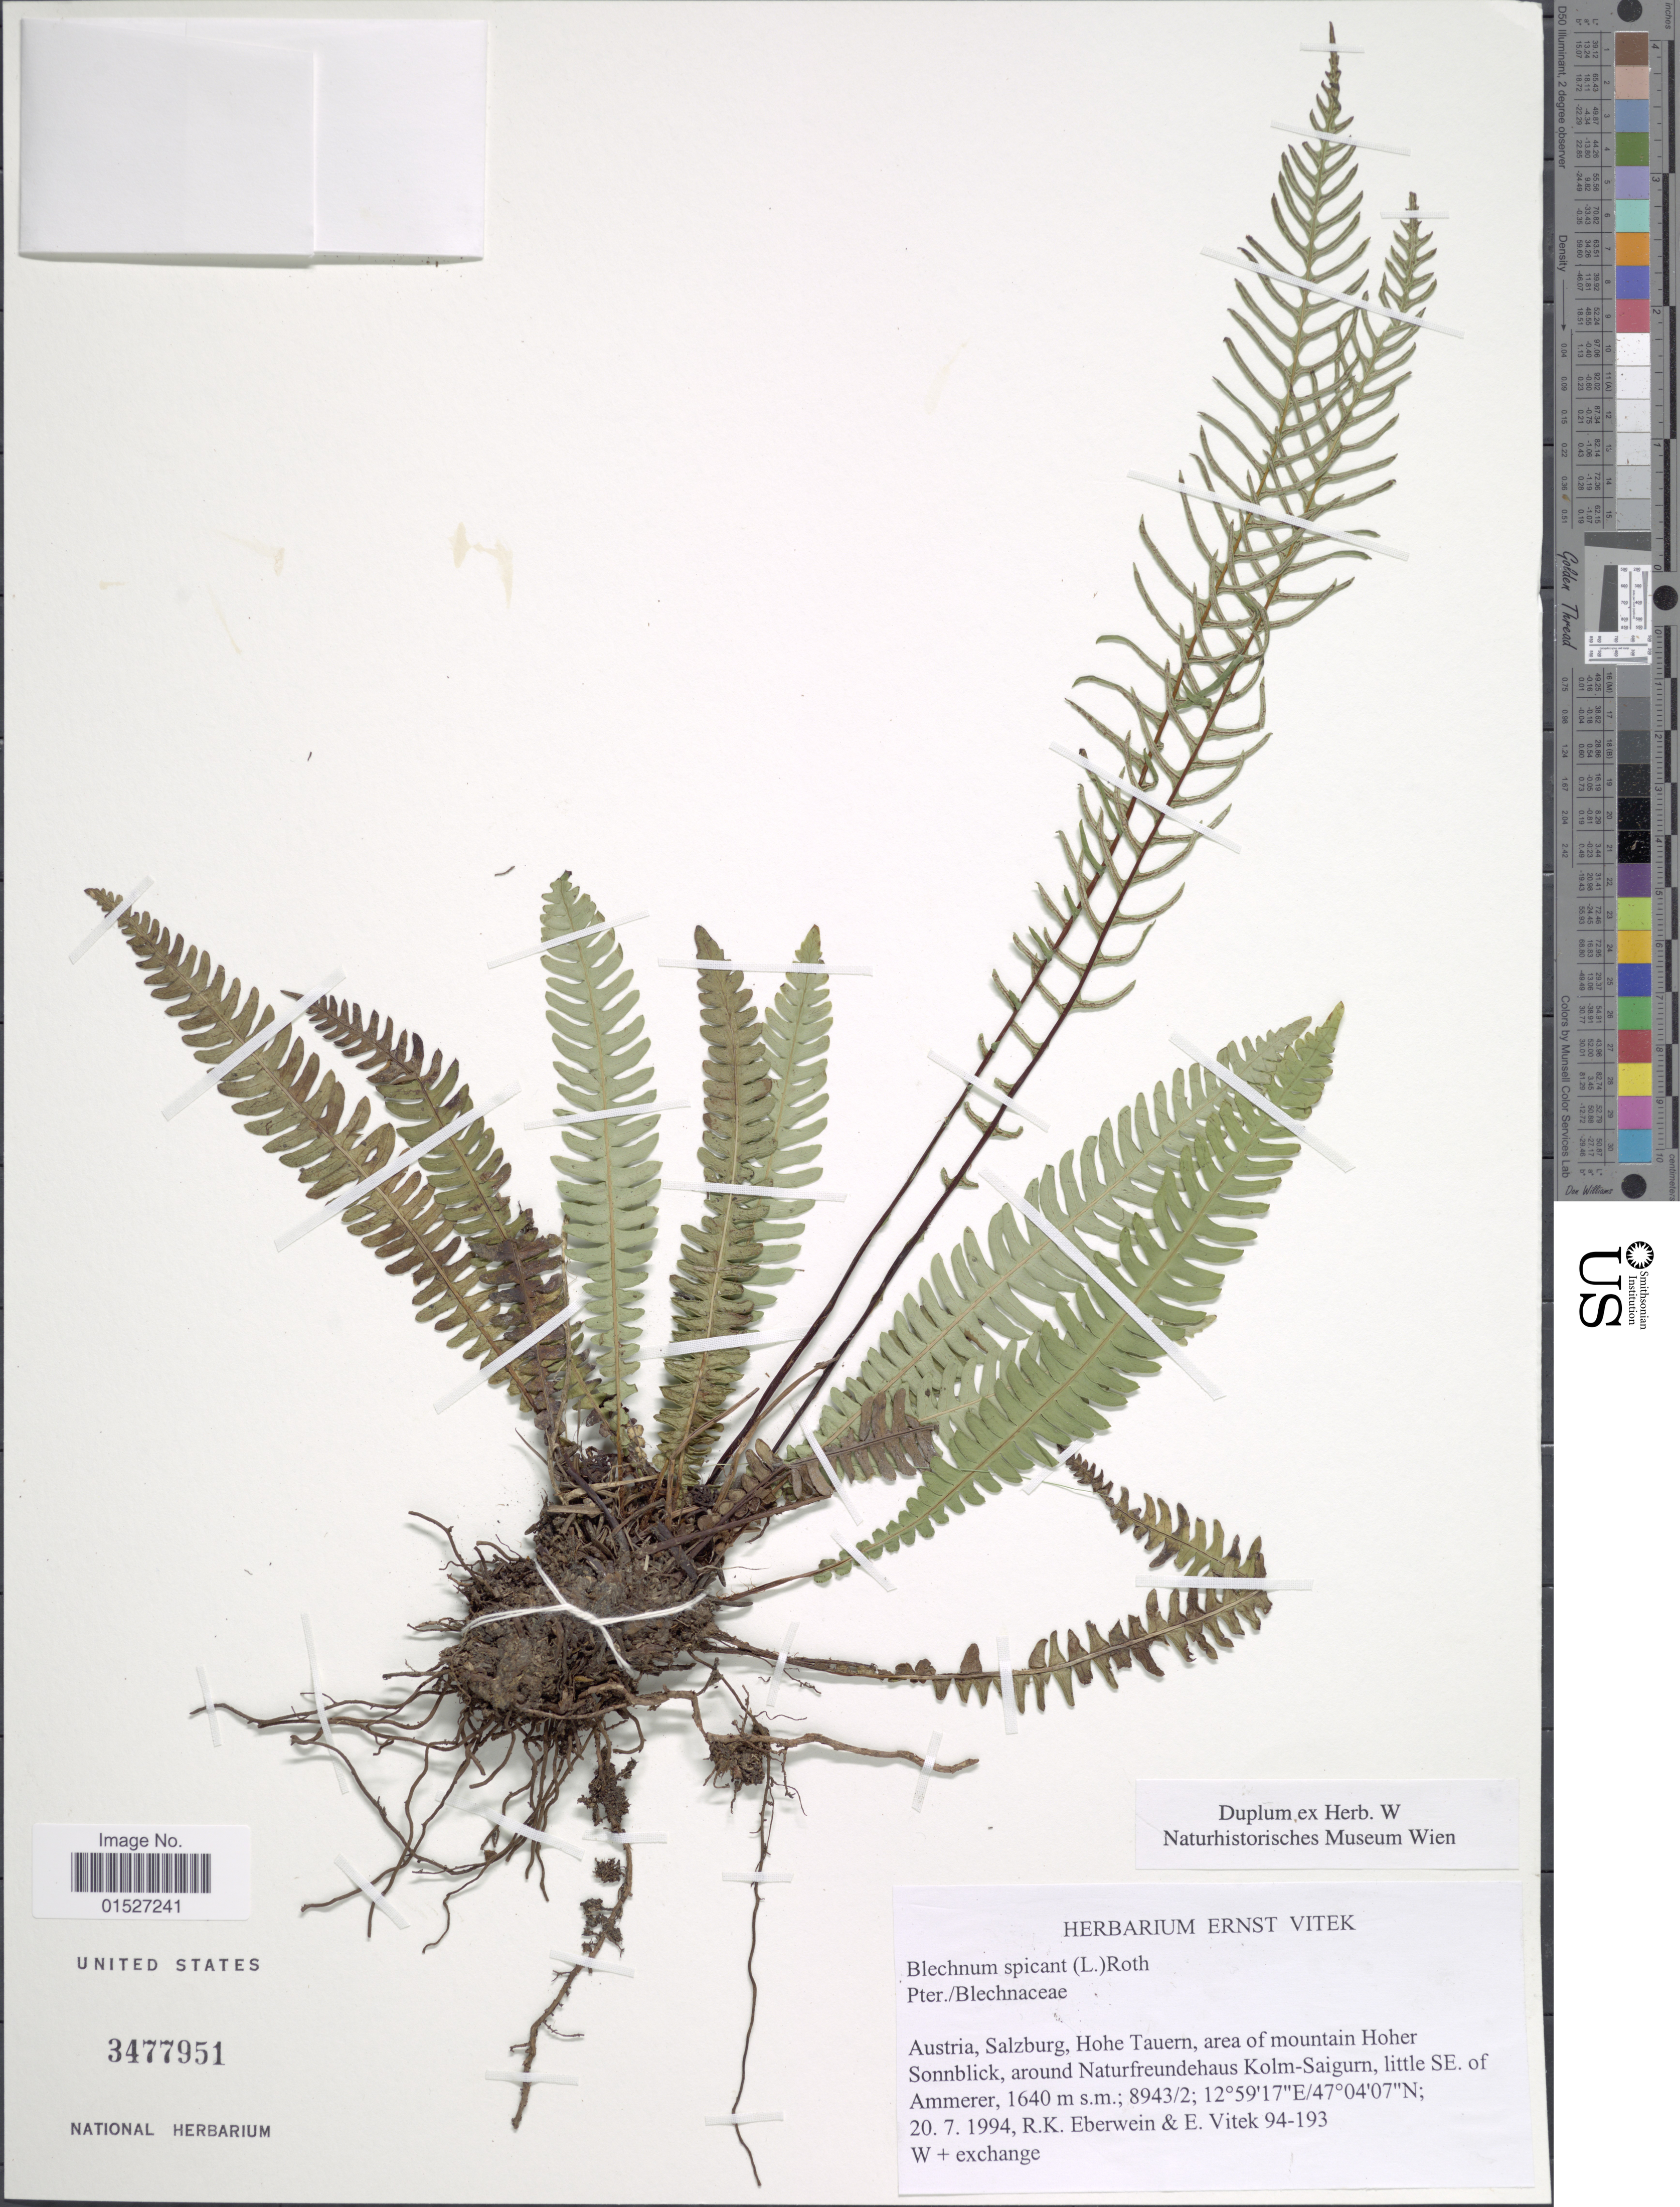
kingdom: Plantae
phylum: Tracheophyta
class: Polypodiopsida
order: Polypodiales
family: Blechnaceae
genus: Blechnum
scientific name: Blechnum spicant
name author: (L.) Sm.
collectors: R. Eberwein & E. Vitek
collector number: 94-193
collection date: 1994-07-20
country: Austria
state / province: Salzburg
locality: Hohe Tauern, area of mountain Hoher Sonnblick, around Naturfreundehaus Kolm-Saigurn, little SE. of Ammerer.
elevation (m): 1640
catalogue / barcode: US 3477951